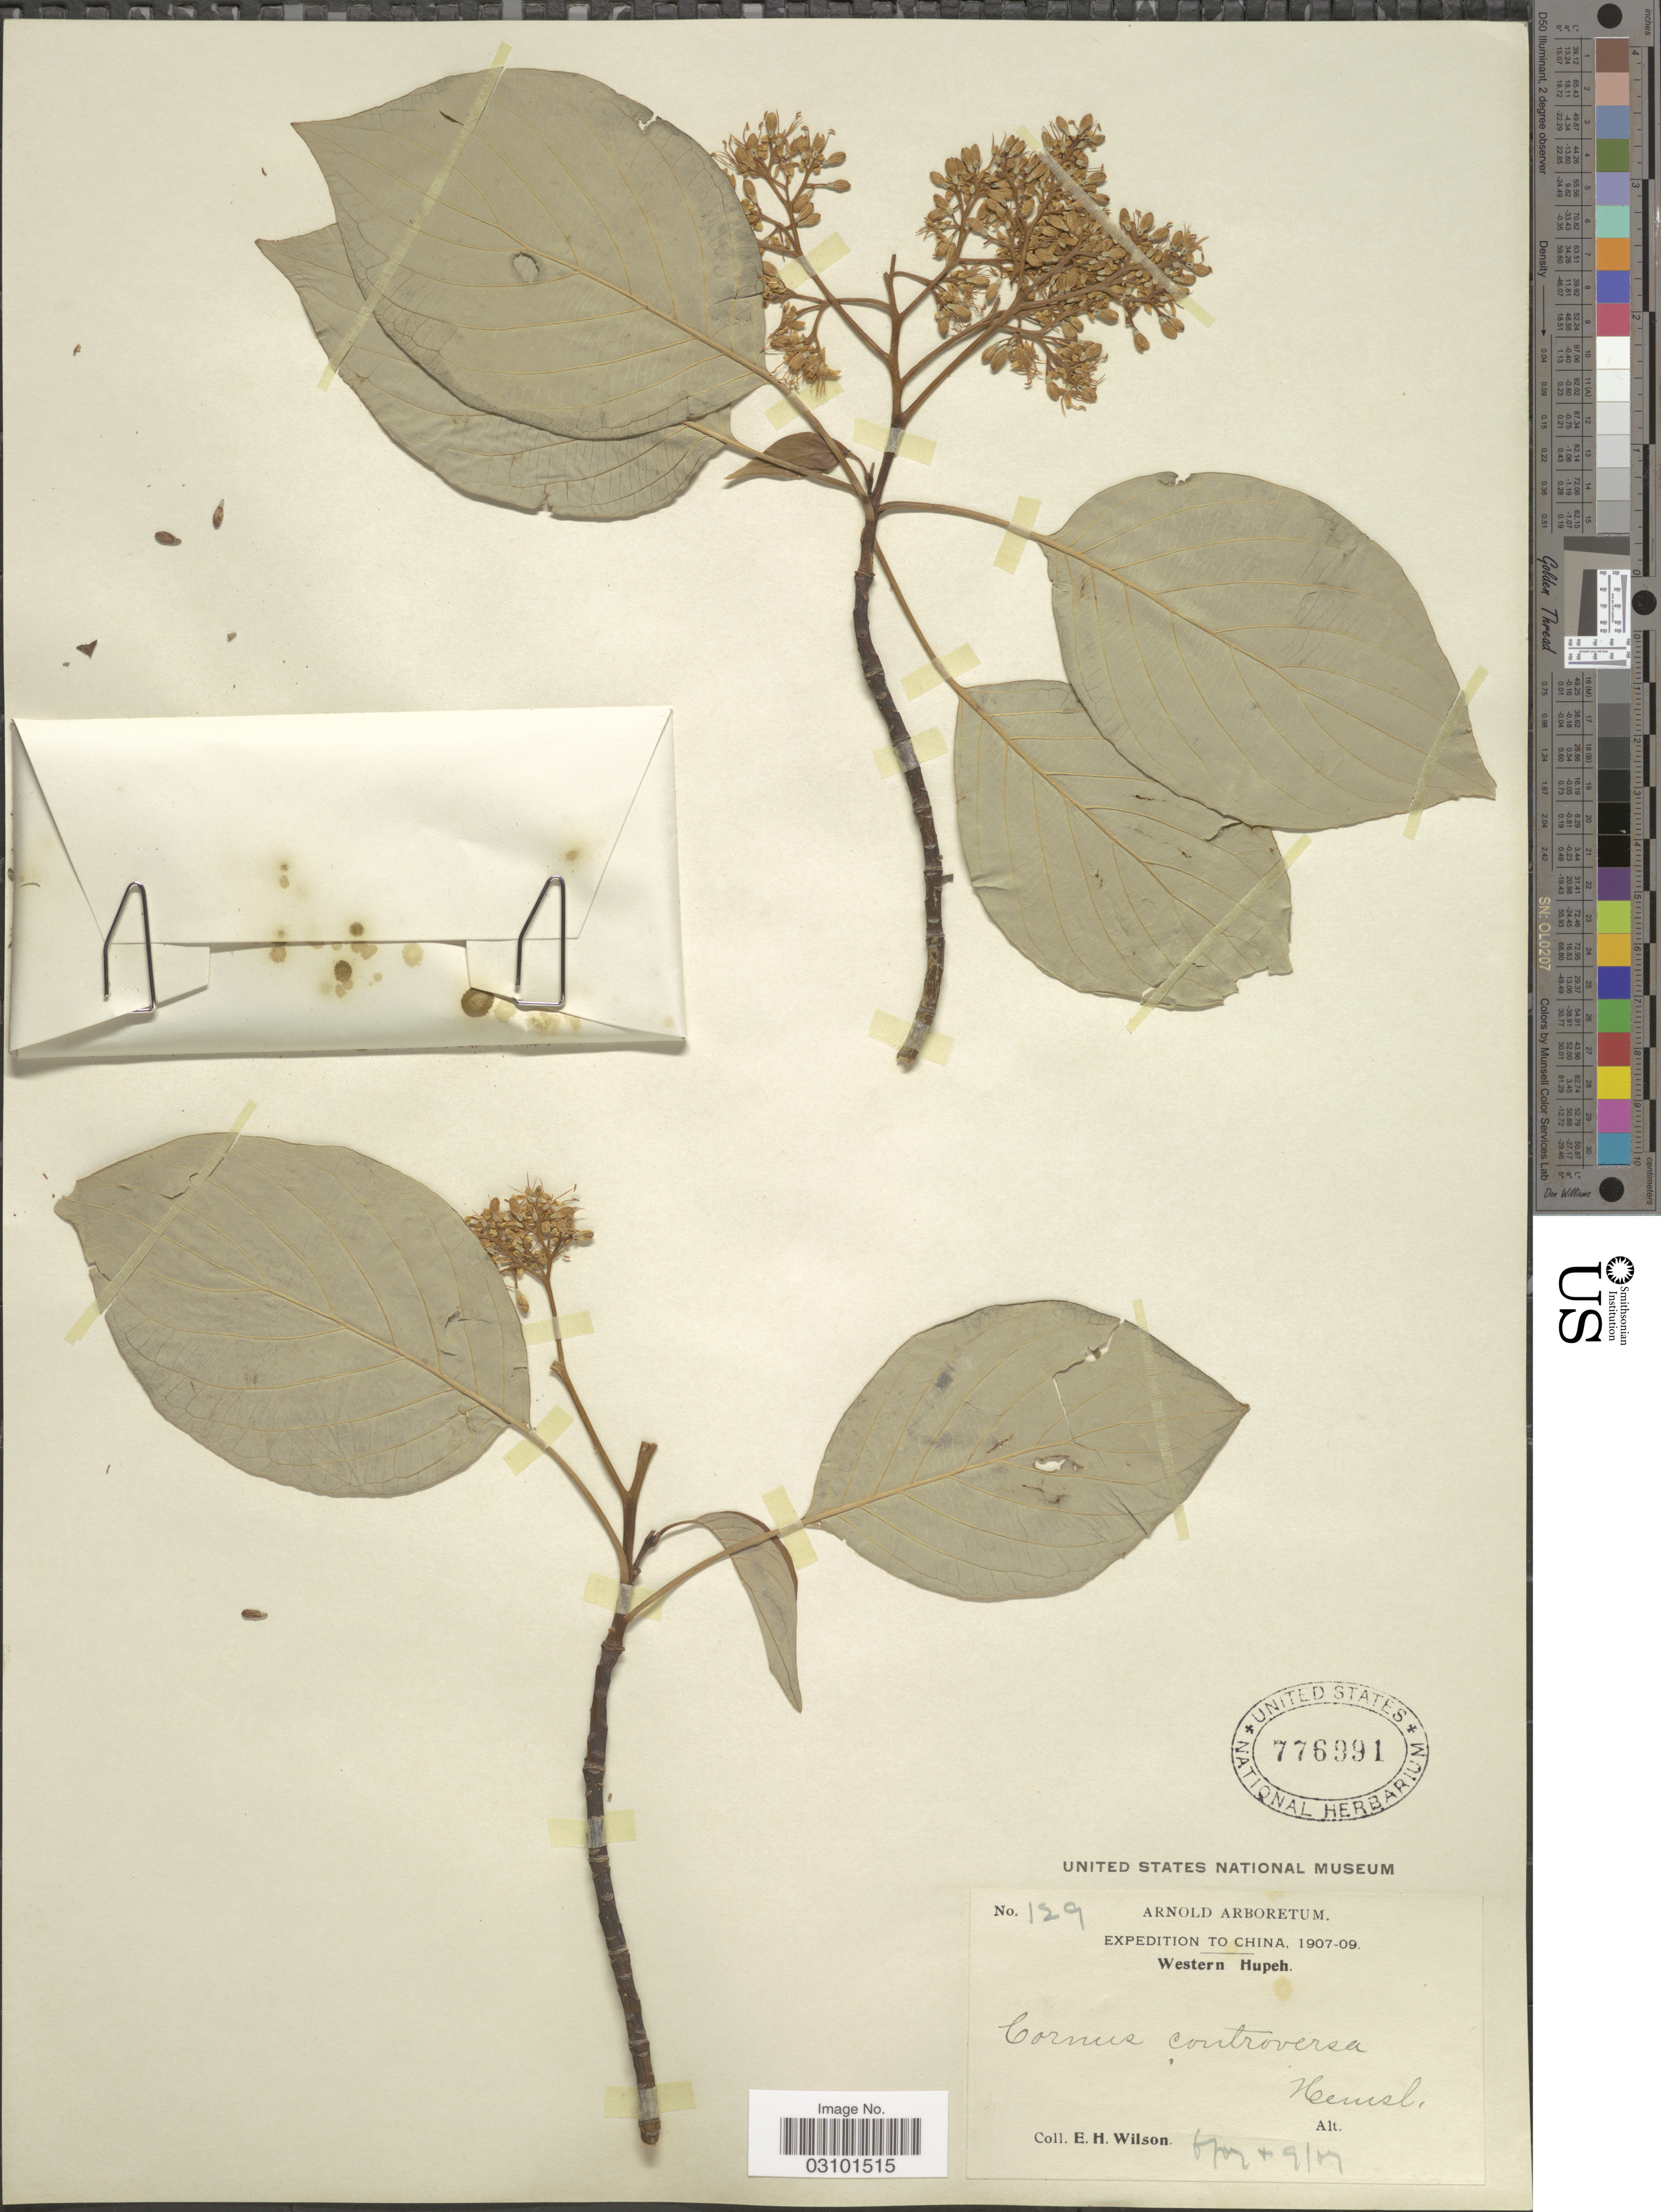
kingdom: Plantae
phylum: Tracheophyta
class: Magnoliopsida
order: Cornales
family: Cornaceae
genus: Cornus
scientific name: Cornus controversa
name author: Hemsl.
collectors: E. Wilson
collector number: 129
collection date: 1907-06/1907-09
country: China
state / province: Hubei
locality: Western Hupeh.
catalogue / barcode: US 776991